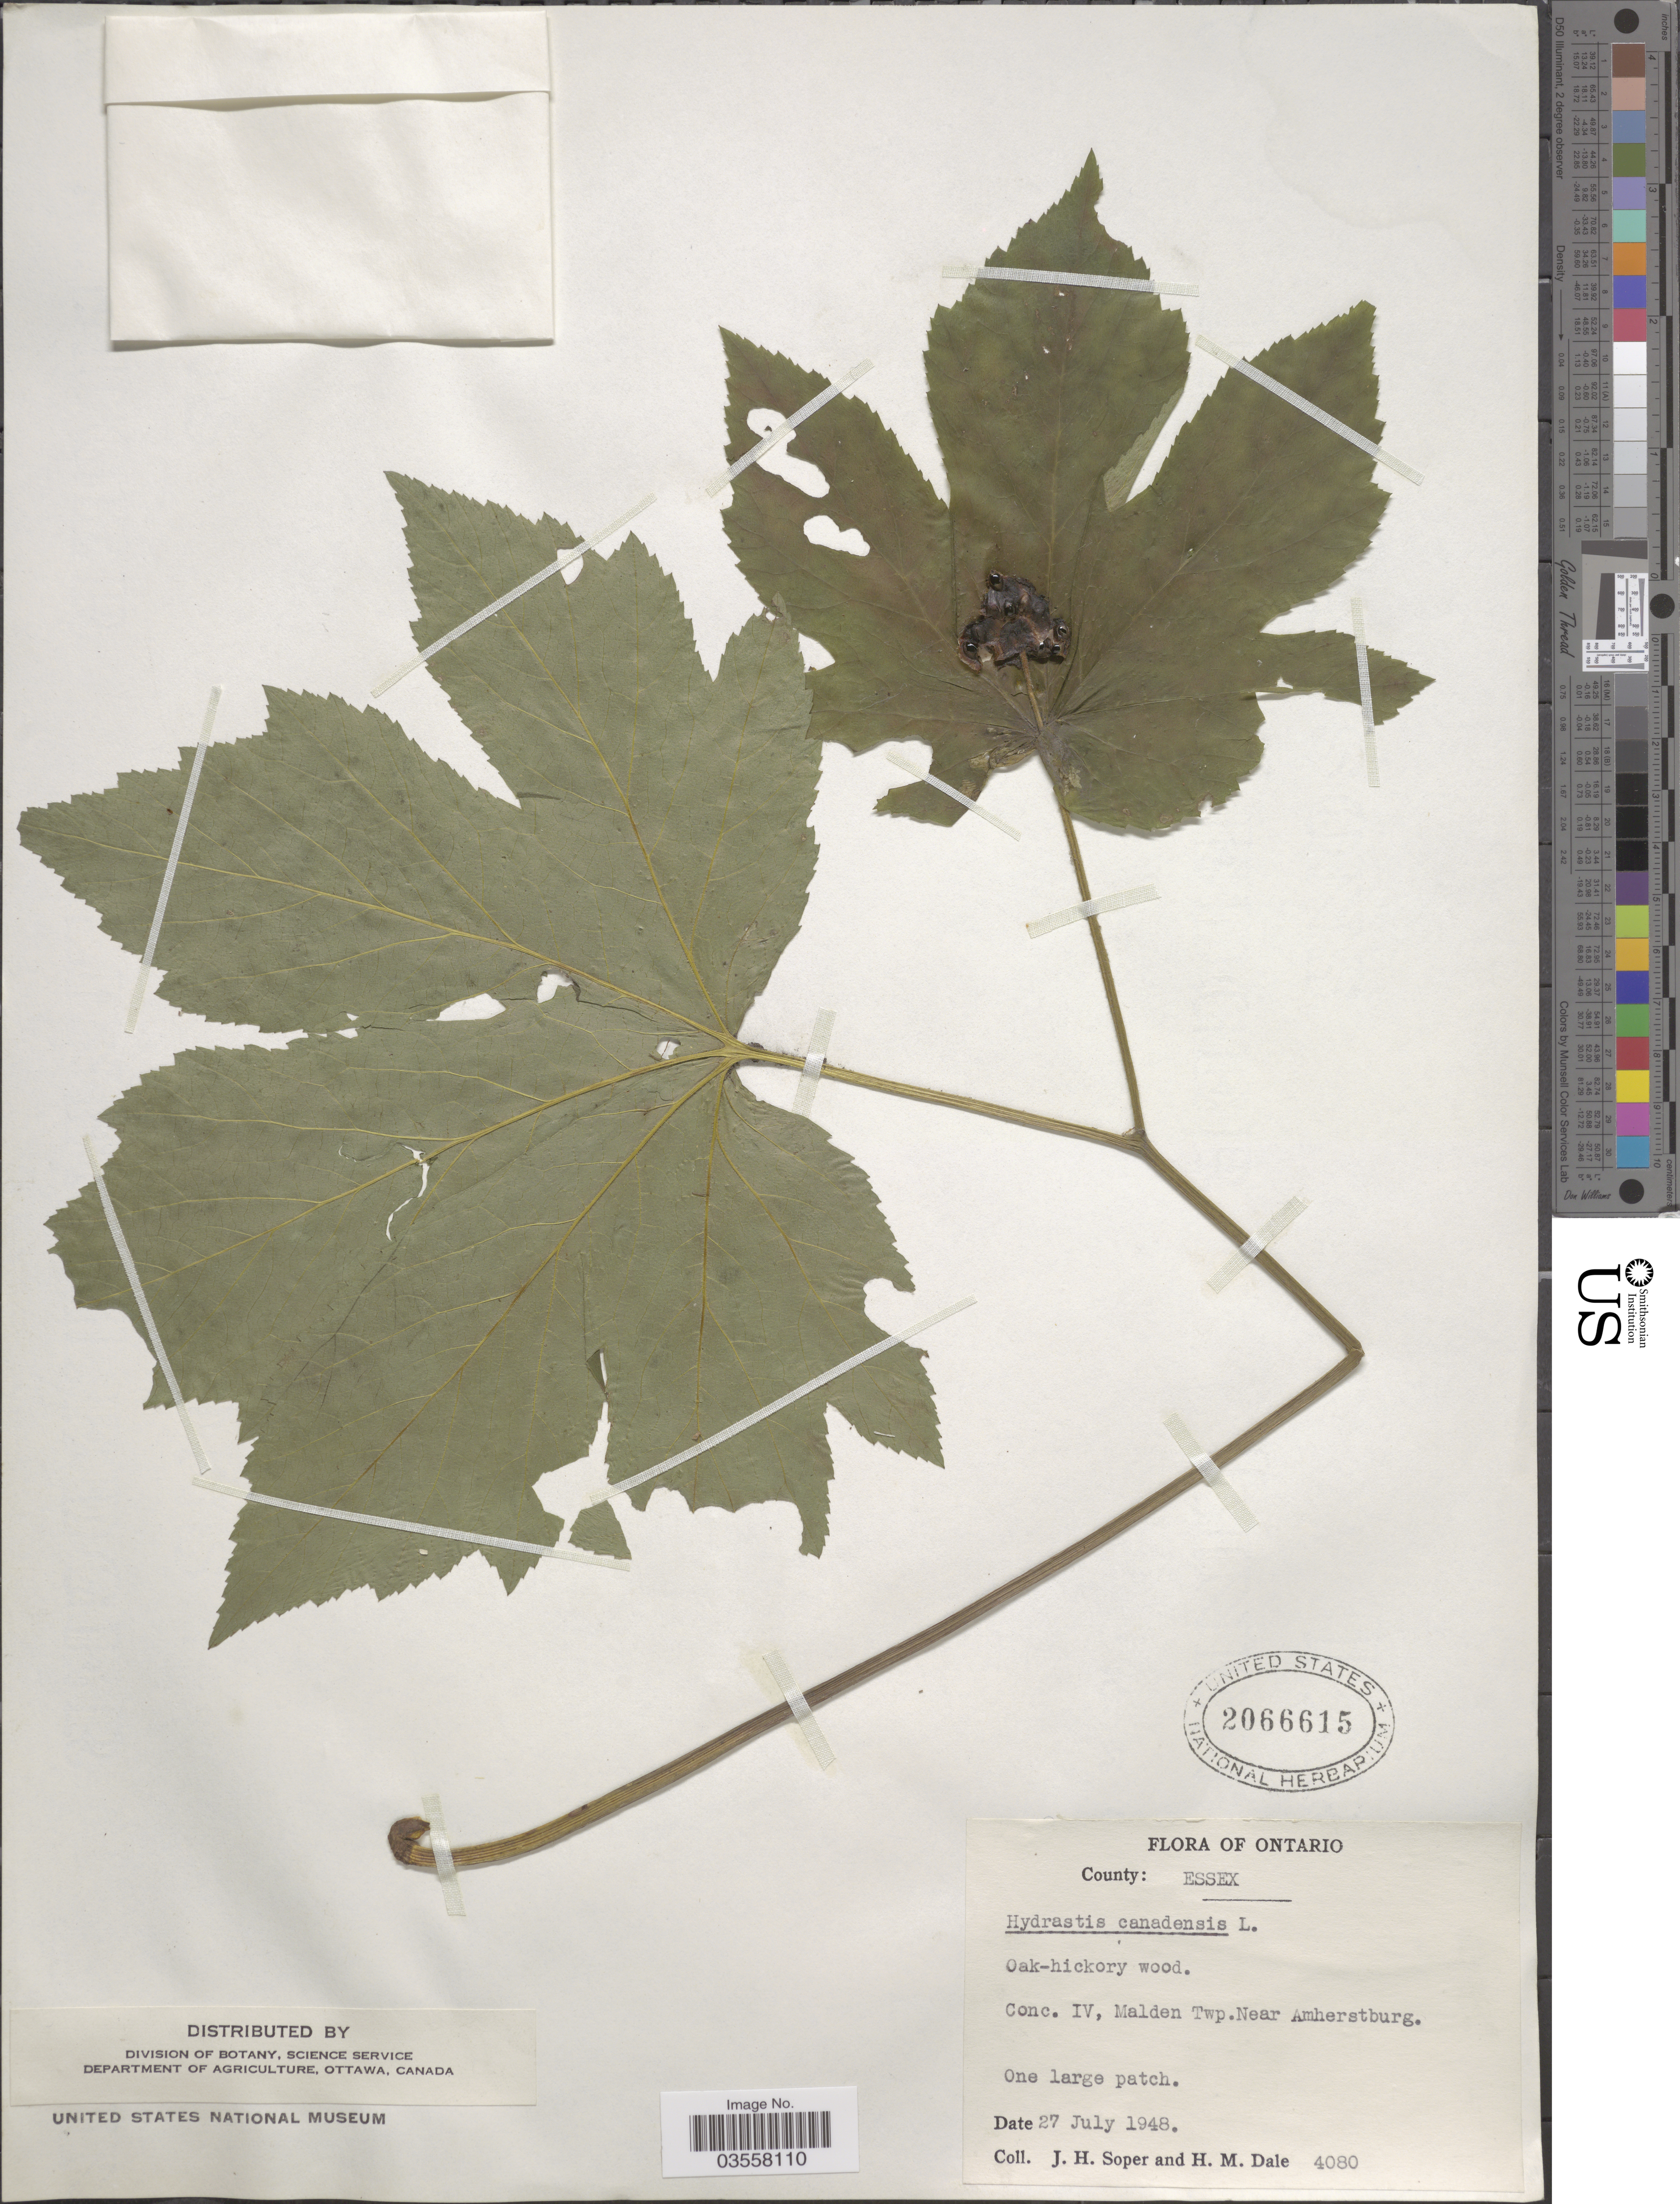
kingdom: Plantae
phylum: Tracheophyta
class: Magnoliopsida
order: Ranunculales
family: Ranunculaceae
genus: Hydrastis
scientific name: Hydrastis canadensis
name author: L.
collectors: J. H. Soper & H. M. Dale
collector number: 4080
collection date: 1948-07-27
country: Canada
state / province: Ontario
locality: County: Essex. Conc. IV, Malden Twp. Near Amherstburg.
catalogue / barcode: US 2066615